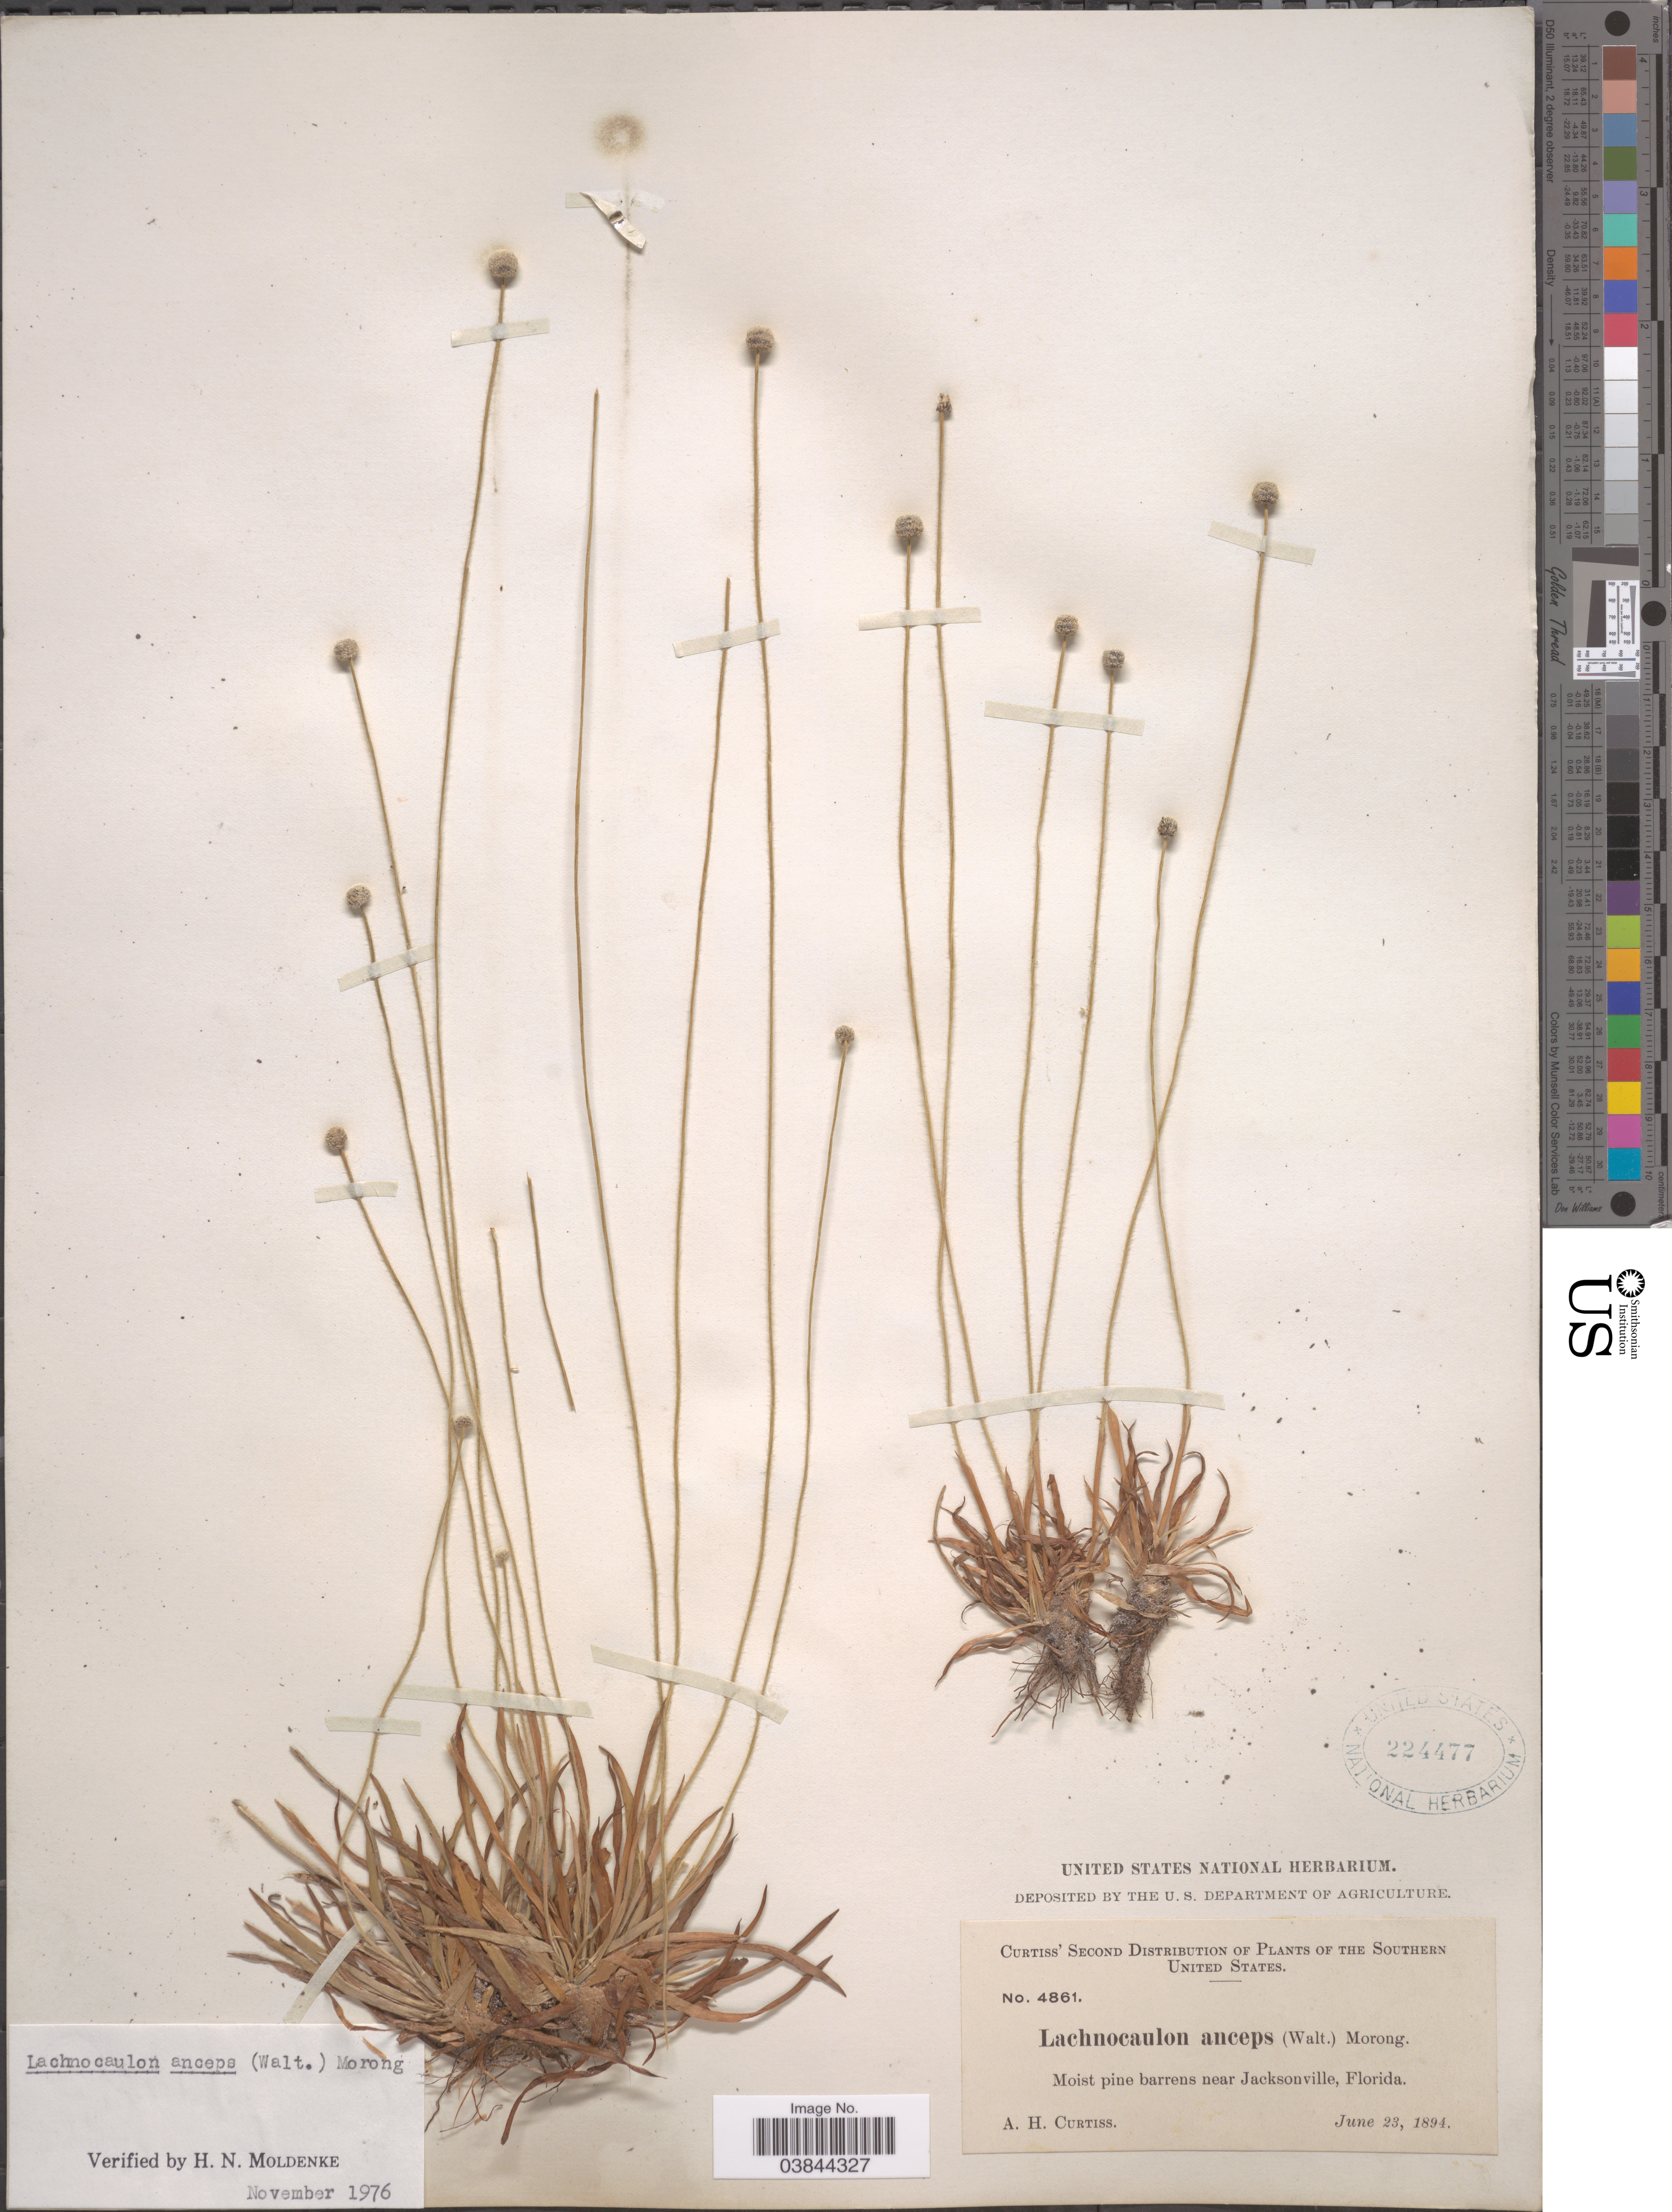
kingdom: Plantae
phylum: Tracheophyta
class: Liliopsida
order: Poales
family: Eriocaulaceae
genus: Lachnocaulon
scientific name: Lachnocaulon anceps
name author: (Walter) Morong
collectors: A. H. Curtiss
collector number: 4861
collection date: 1894-06-23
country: United States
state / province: Florida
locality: Near Jacksonville.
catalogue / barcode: US 224477